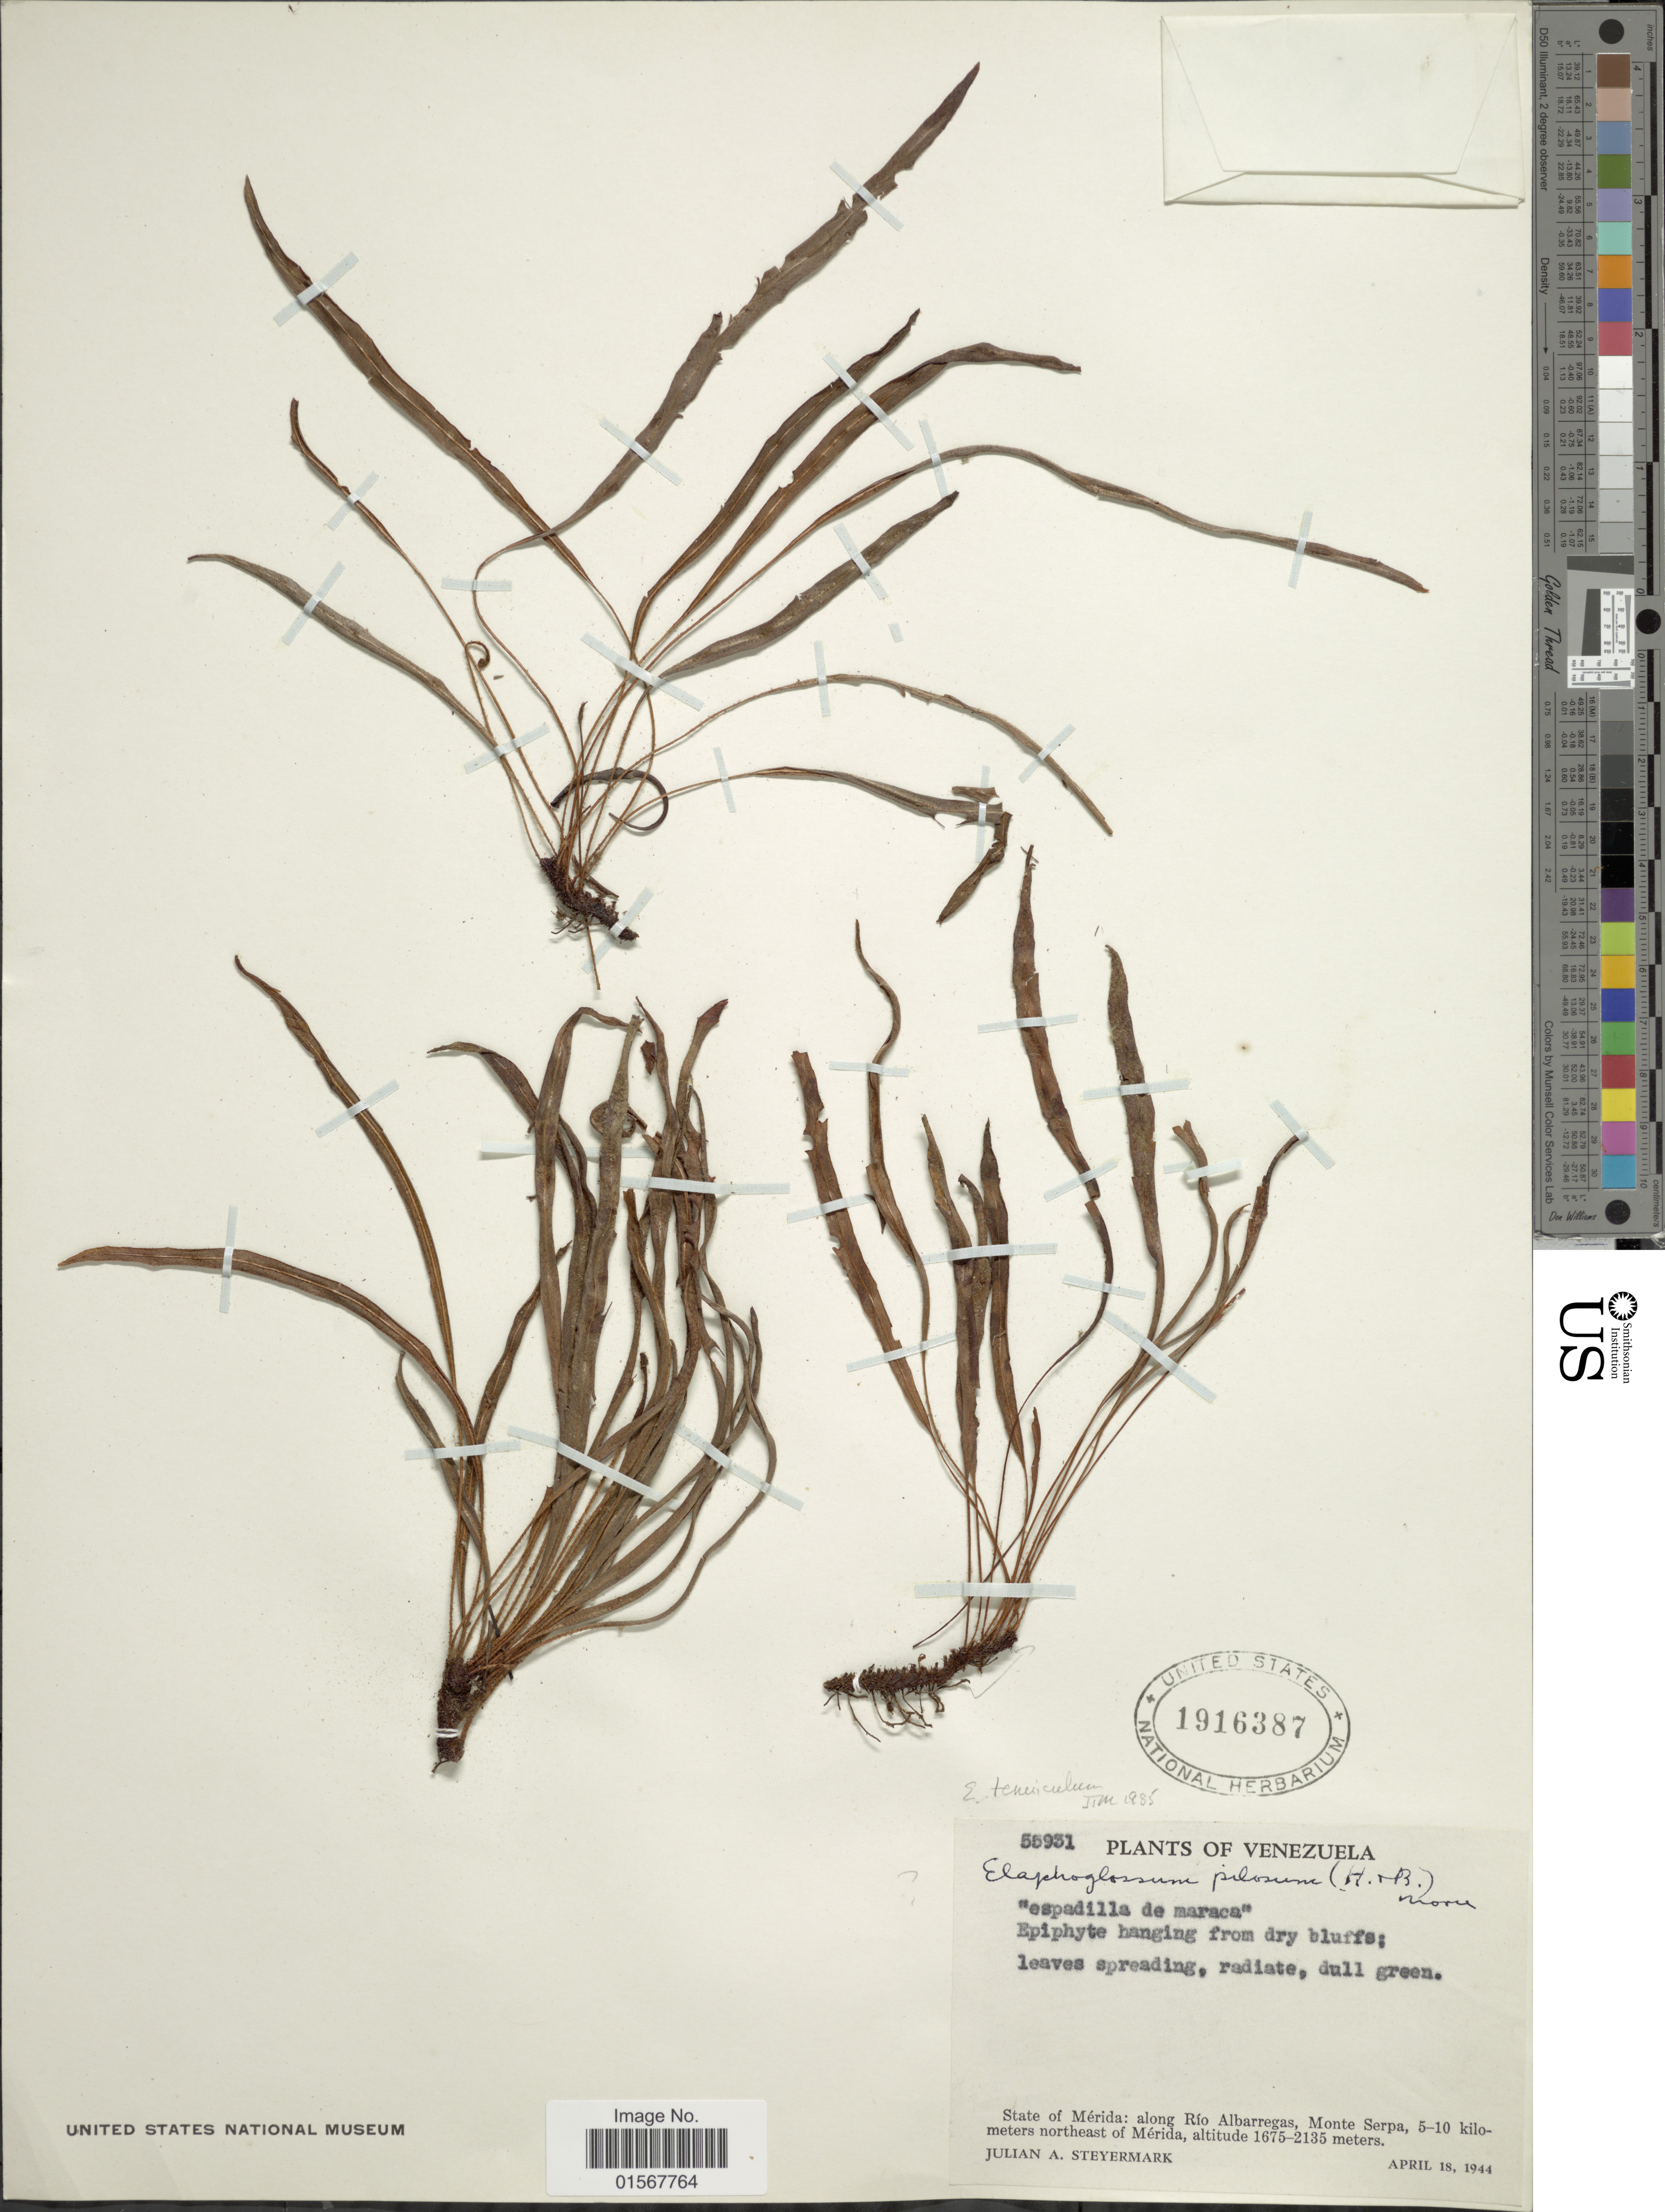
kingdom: Plantae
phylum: Tracheophyta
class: Polypodiopsida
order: Polypodiales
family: Dryopteridaceae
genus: Elaphoglossum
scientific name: Elaphoglossum tenuiculum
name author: (Fée) Baker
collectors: J. Steyermark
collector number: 55931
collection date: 1944-04-18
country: Venezuela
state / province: Mérida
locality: State of Merida: along Rio Albarregas, Monte Serpa, 5-10 kilometers northeast of Merida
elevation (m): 1675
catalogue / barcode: US 1916387